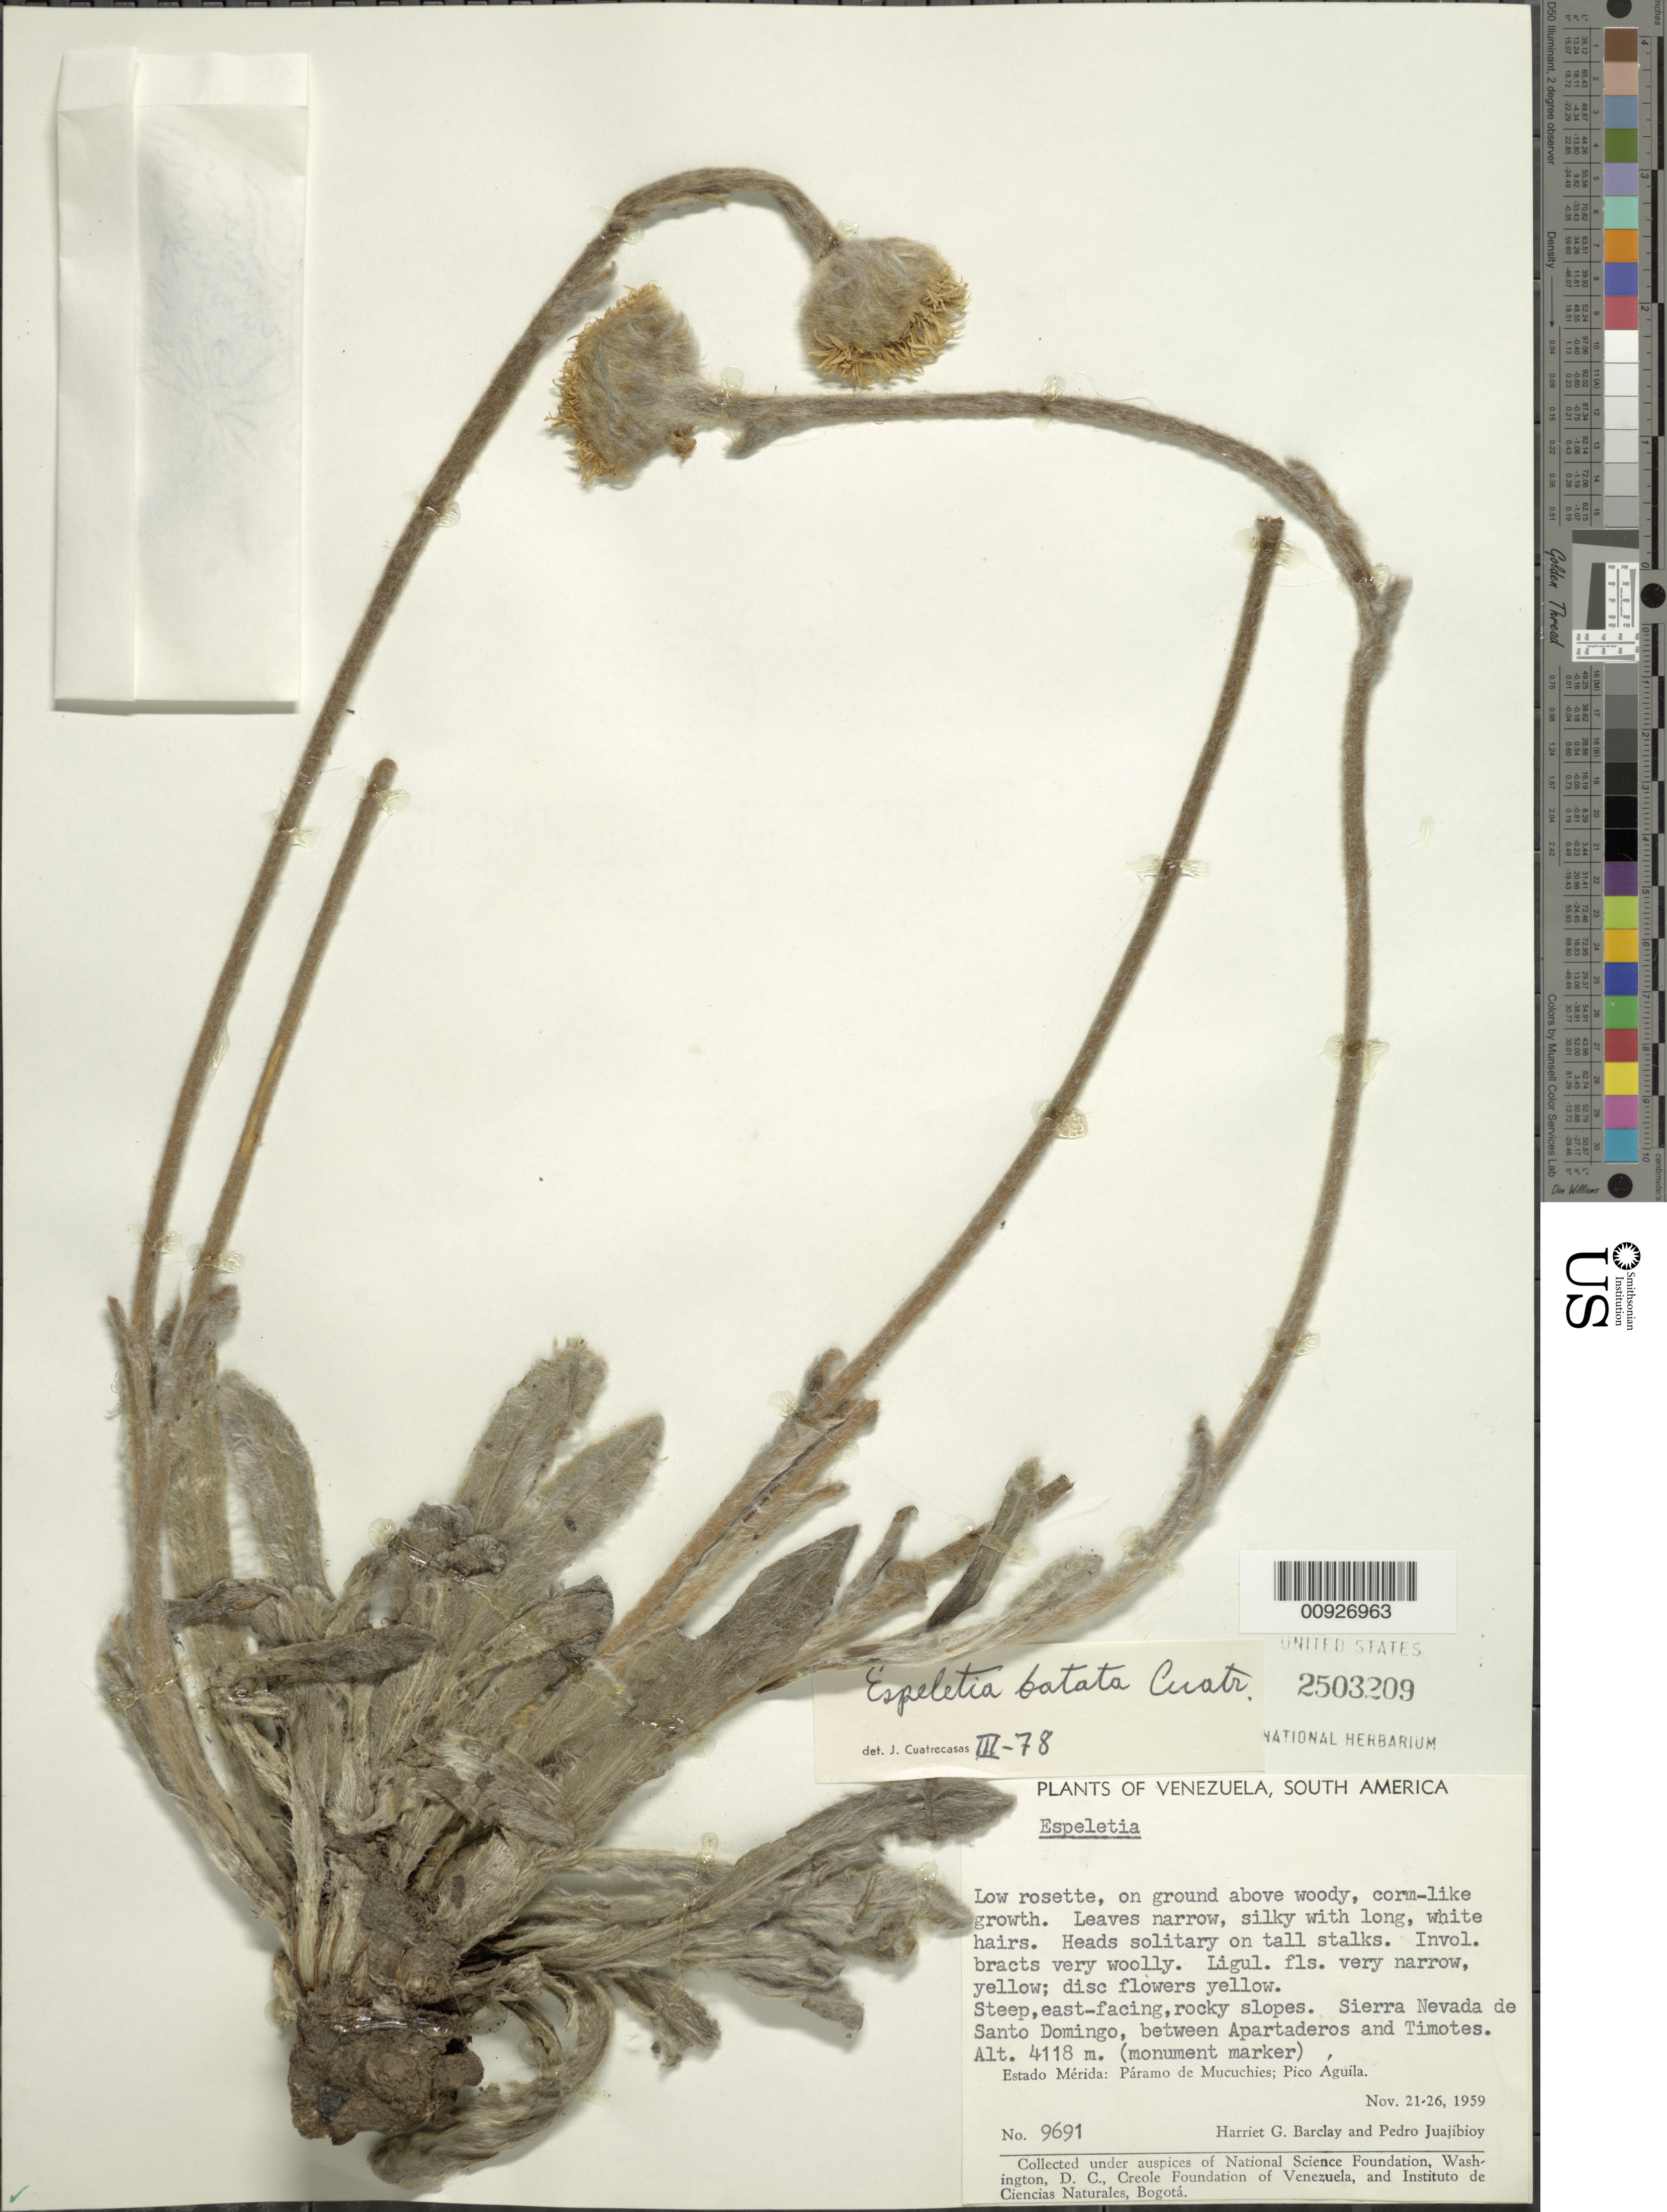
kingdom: Plantae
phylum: Tracheophyta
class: Magnoliopsida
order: Asterales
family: Asteraceae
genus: Espeletia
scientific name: Espeletia batata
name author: Cuatrec.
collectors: H. G. Barclay & P. Juajibioy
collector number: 9691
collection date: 1959-11-21/1959-11-26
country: Venezuela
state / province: Mérida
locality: Páramo de Mucuchíes. Páramo de Mucuchíes; Pico Aguila. Steep, east-facing, rocky slopes. Sierra Nevada de Santo Domingo, between Apartaderos and Timotes.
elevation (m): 4118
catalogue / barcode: US 2503209